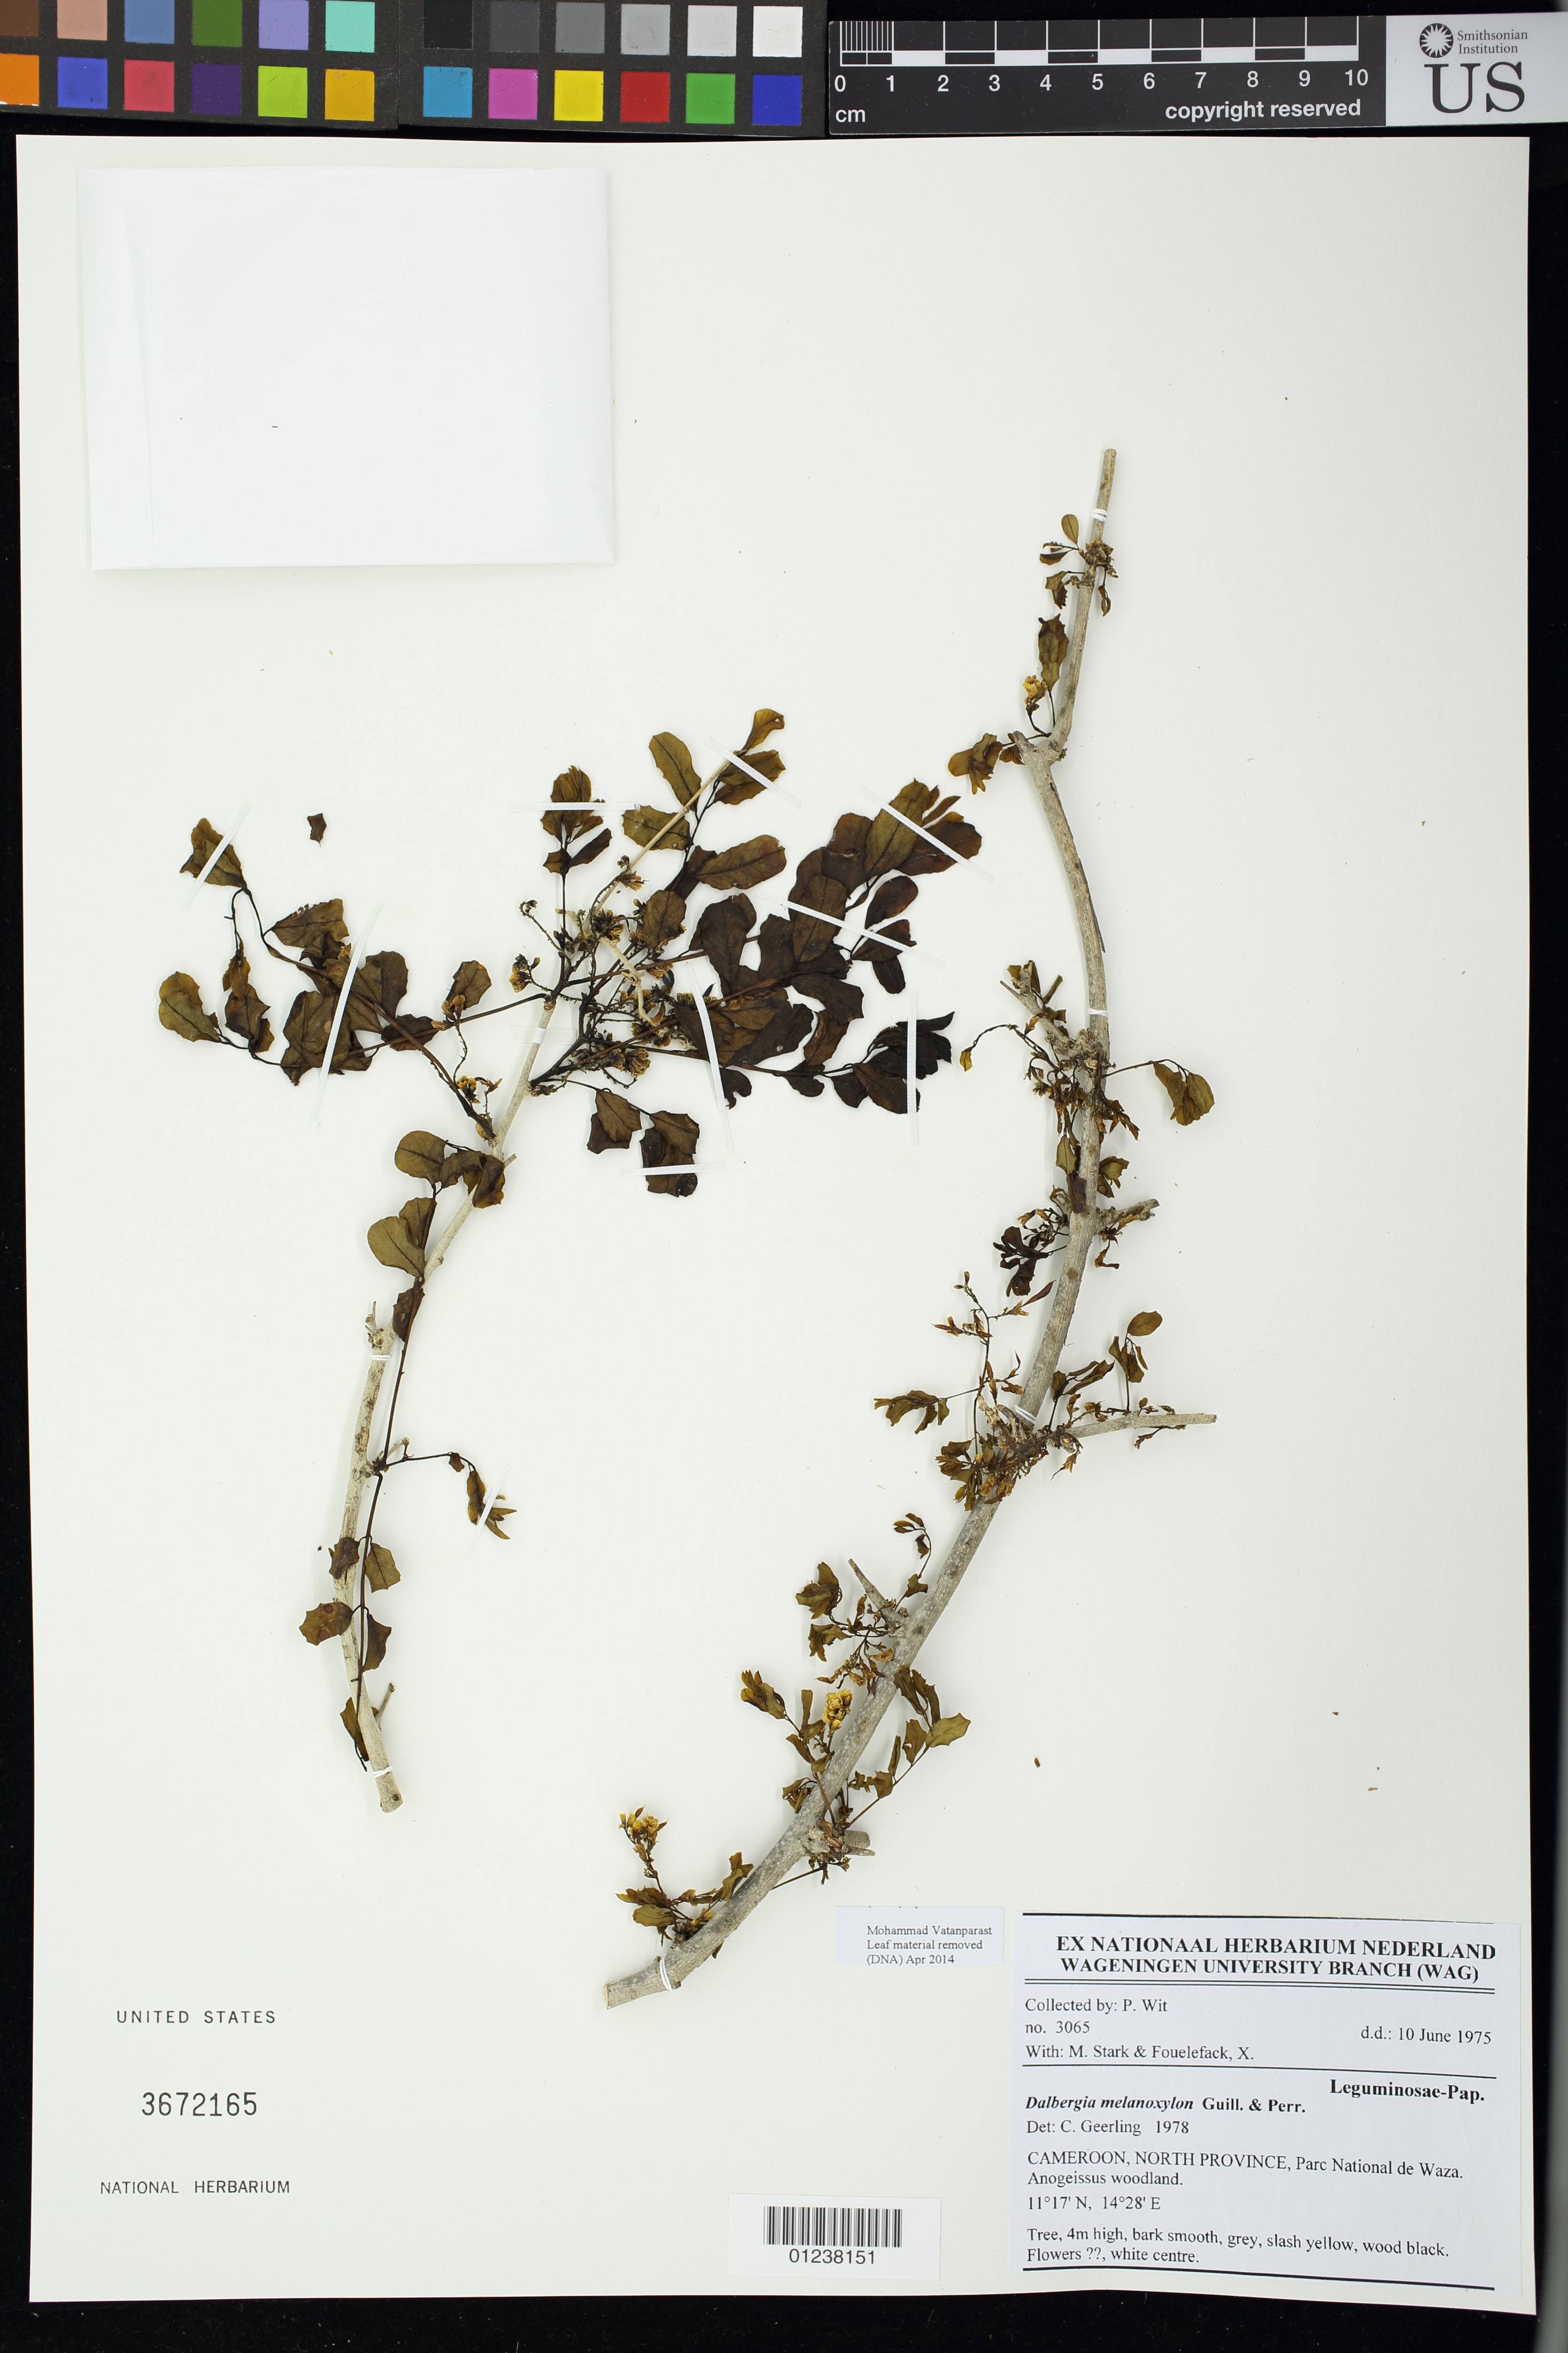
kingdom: Plantae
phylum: Tracheophyta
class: Magnoliopsida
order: Fabales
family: Fabaceae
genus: Dalbergia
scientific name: Dalbergia melanoxylon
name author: Guill. & Perr.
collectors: P. Wit, X. Fouelefack & M. Stark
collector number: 3065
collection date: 1975-06-10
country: Cameroon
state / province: Extrême-nord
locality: CAMEROON, NORTH PROVINCE, Parc National de Waza. Anogeissus woodland.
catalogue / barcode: US 3672165